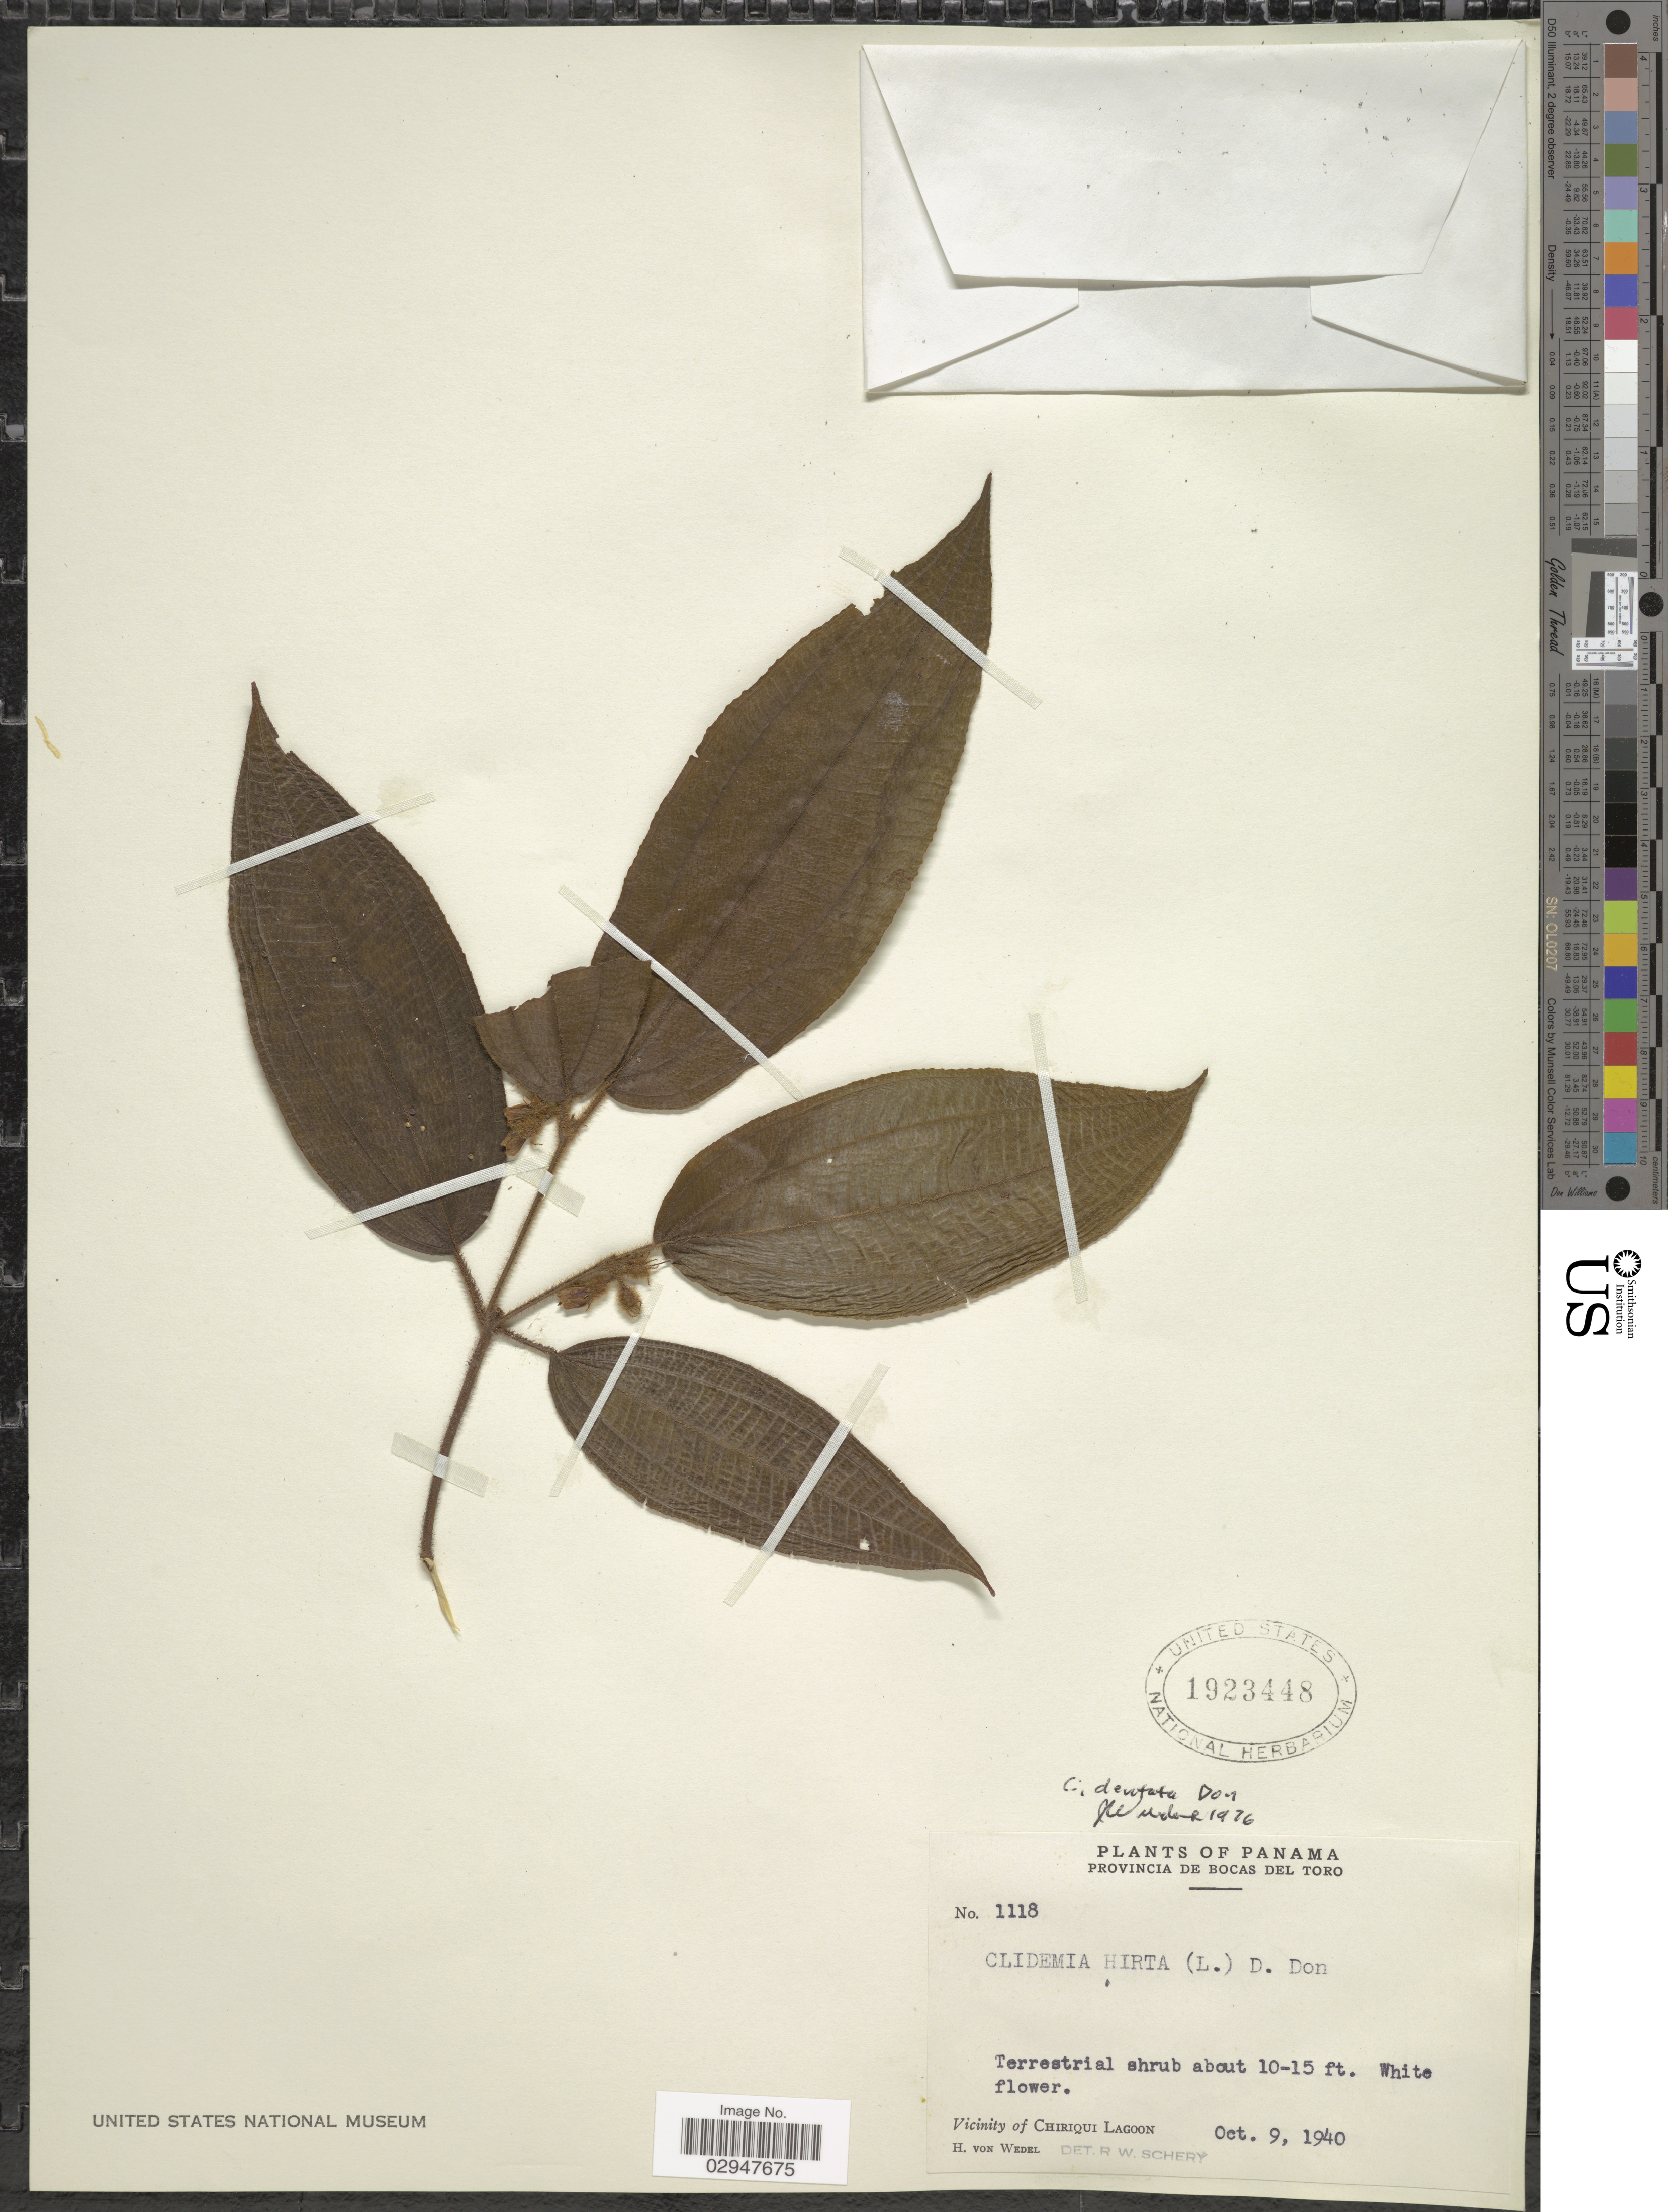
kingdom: Plantae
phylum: Tracheophyta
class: Magnoliopsida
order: Myrtales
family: Melastomataceae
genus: Clidemia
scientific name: Clidemia dentata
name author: D. Don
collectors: H. von Wedel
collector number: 1118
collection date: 1940-10-09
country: Panama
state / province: Bocas del Toro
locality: Vicinity of Chiriqui Lagoon.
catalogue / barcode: US 1923448